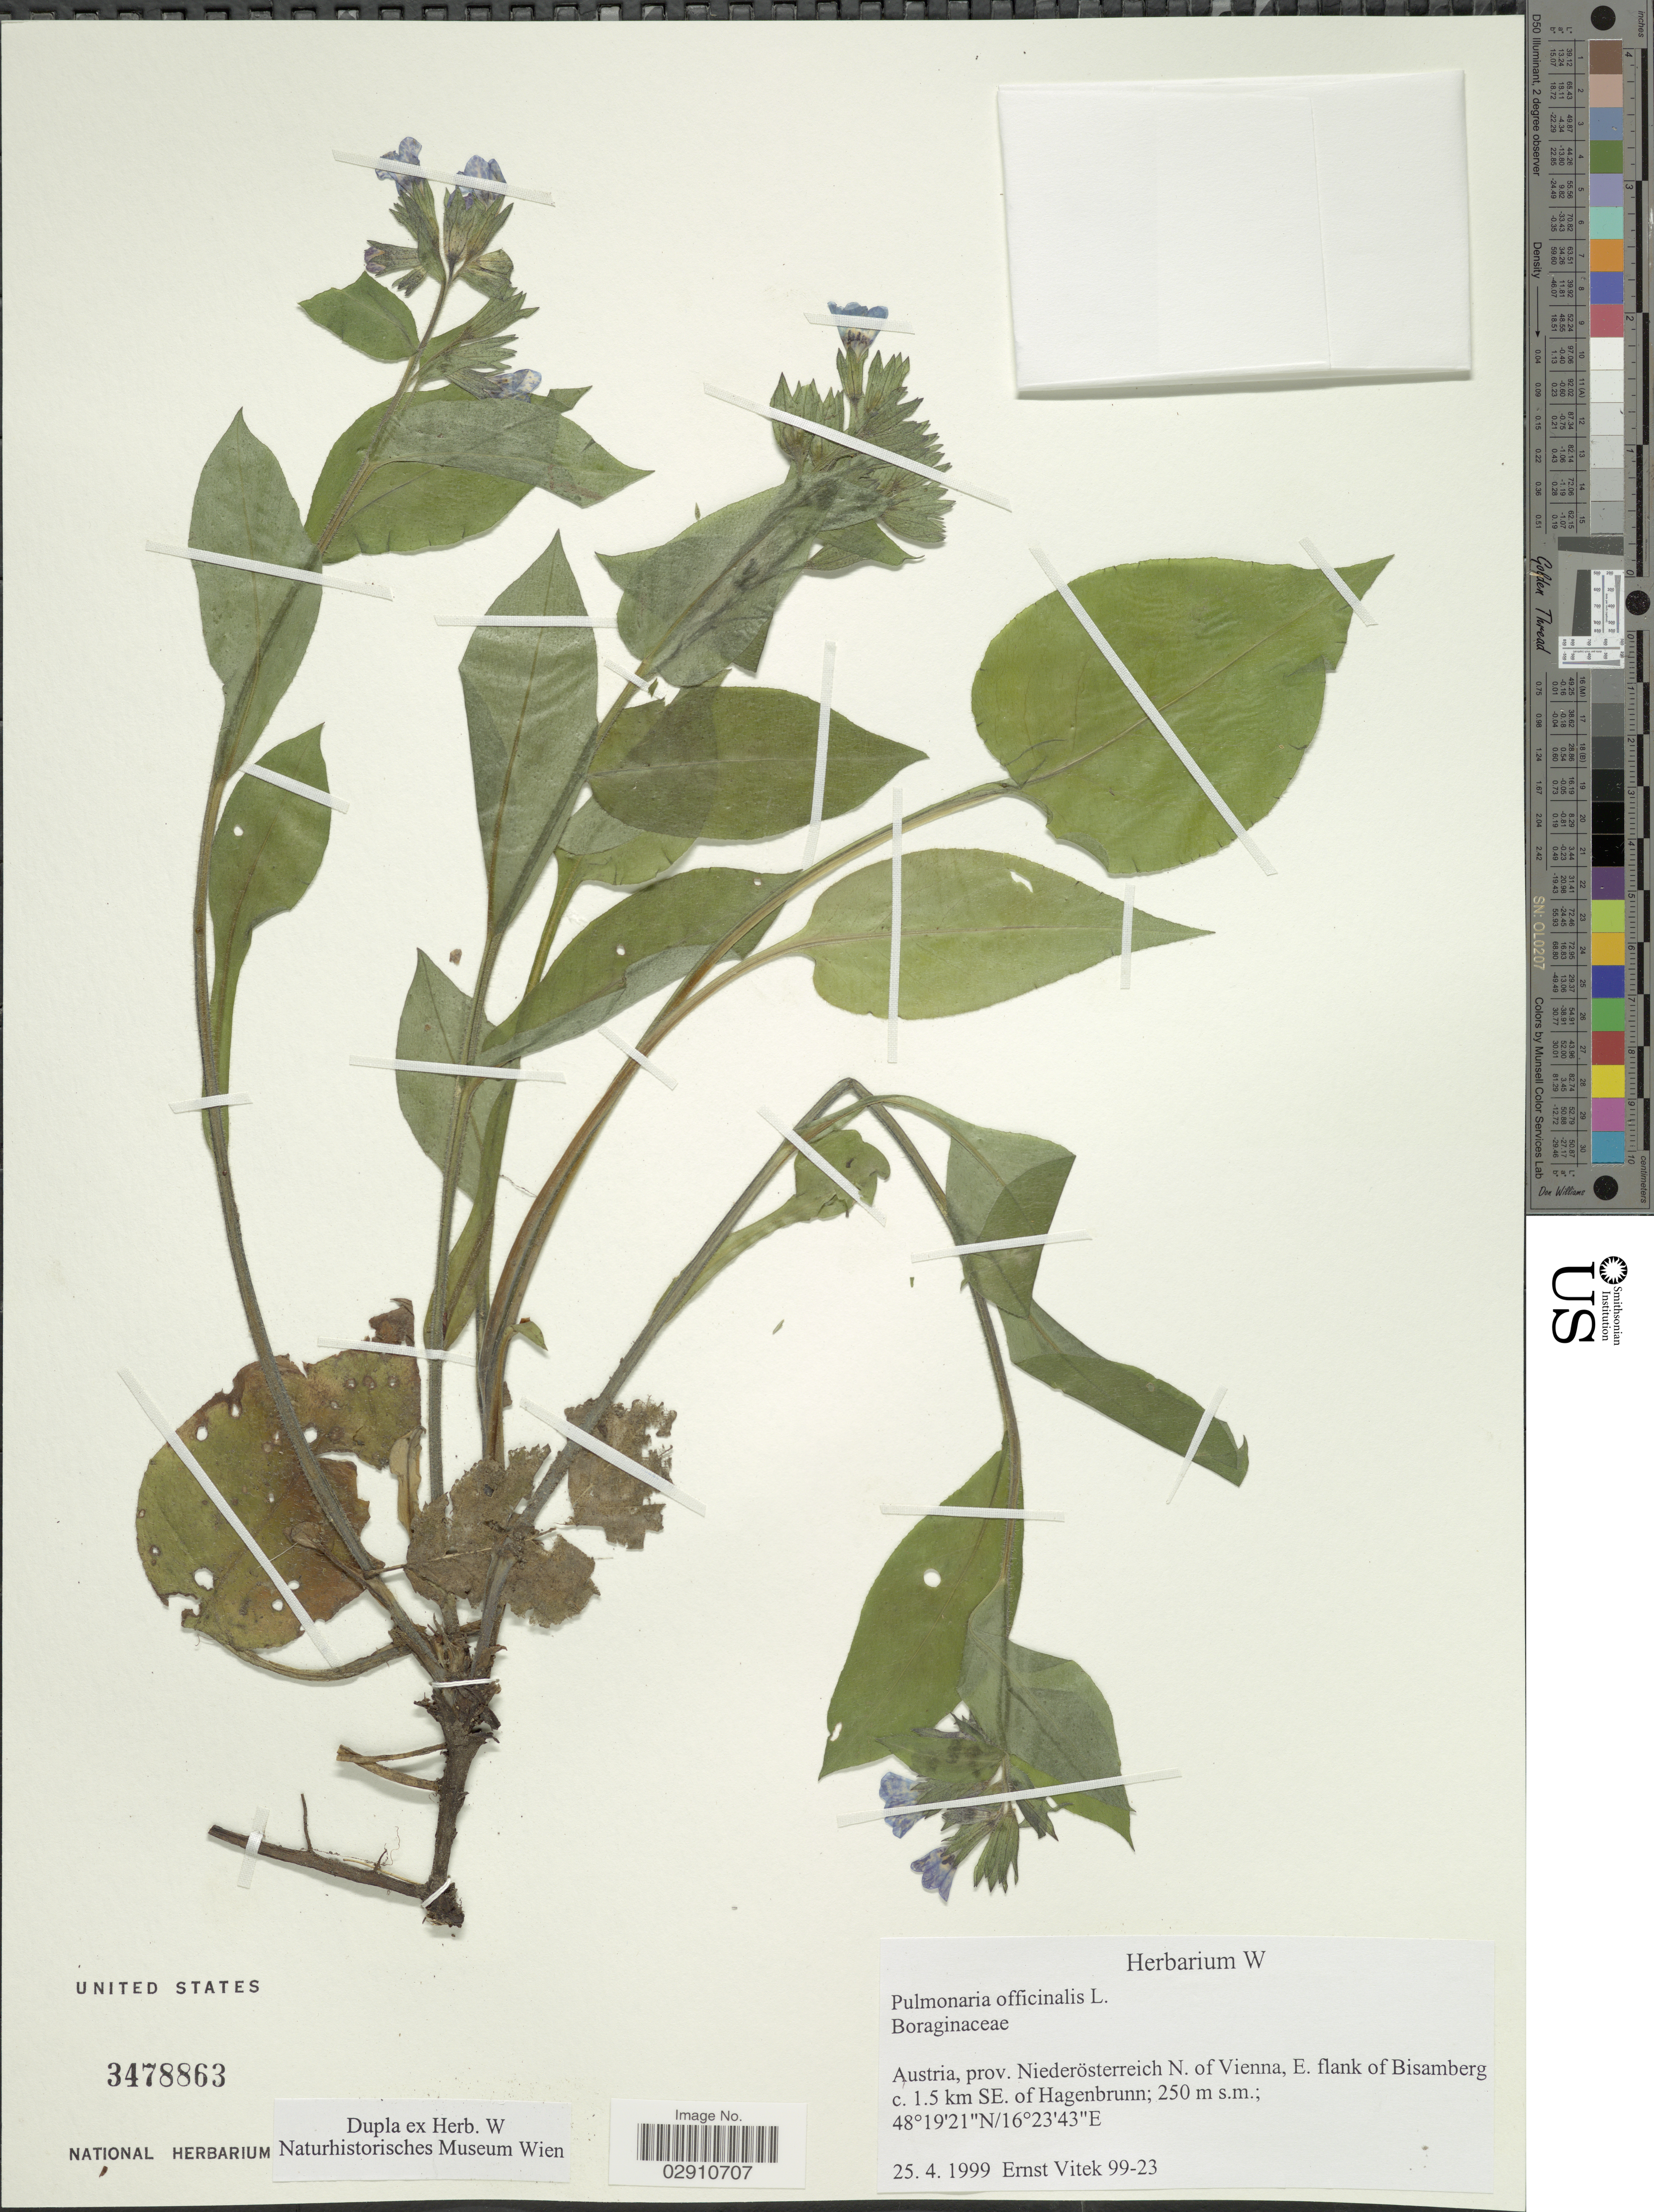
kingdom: Plantae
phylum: Tracheophyta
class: Magnoliopsida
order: Boraginales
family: Boraginaceae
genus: Pulmonaria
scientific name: Pulmonaria officinalis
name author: L.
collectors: E. Vitek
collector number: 99-23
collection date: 1999-04-25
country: Austria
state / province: Niederosterreich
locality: Prov. Niederösterreich N. of Vienna, E. flank of Bisamberg c. 1.5 km SE. of Hagenbrunn.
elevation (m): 250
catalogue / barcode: US 3478863